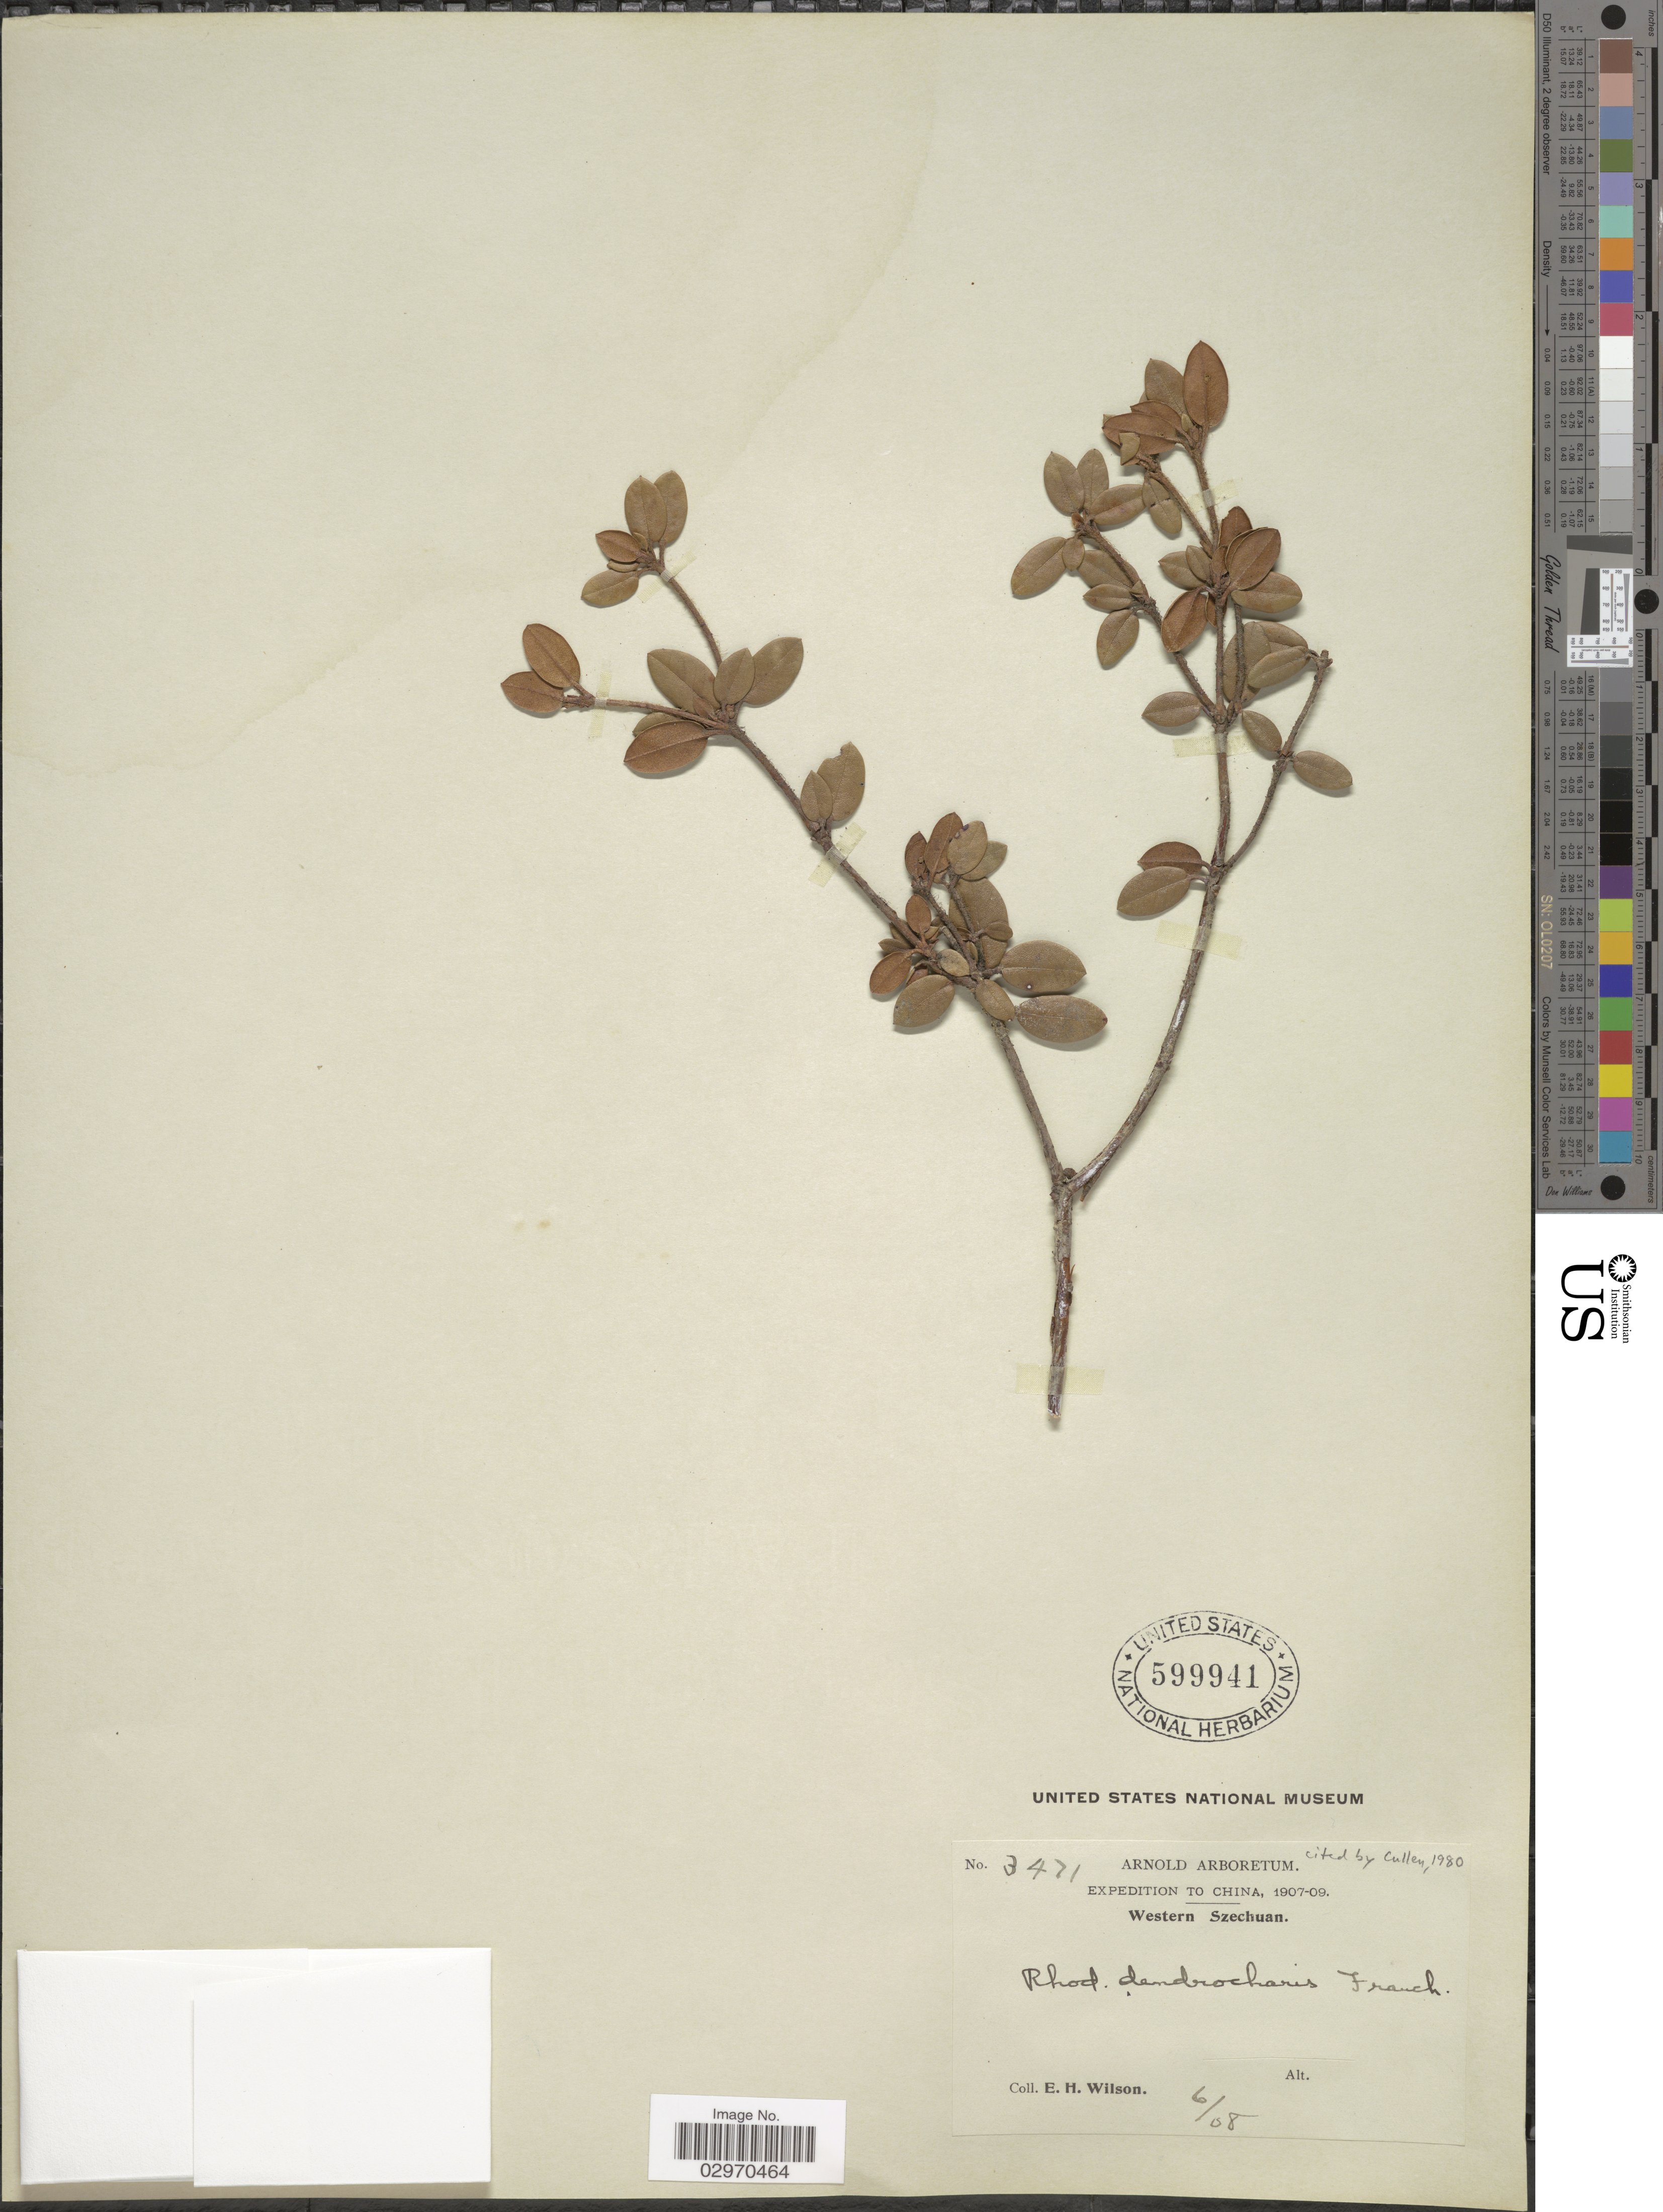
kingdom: Plantae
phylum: Tracheophyta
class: Magnoliopsida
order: Ericales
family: Ericaceae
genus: Rhododendron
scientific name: Rhododendron dendrocharis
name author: Franch.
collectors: E. Wilson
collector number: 3471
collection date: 1908-06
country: China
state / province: Sichuan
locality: Western Szechuan.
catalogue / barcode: US 599941